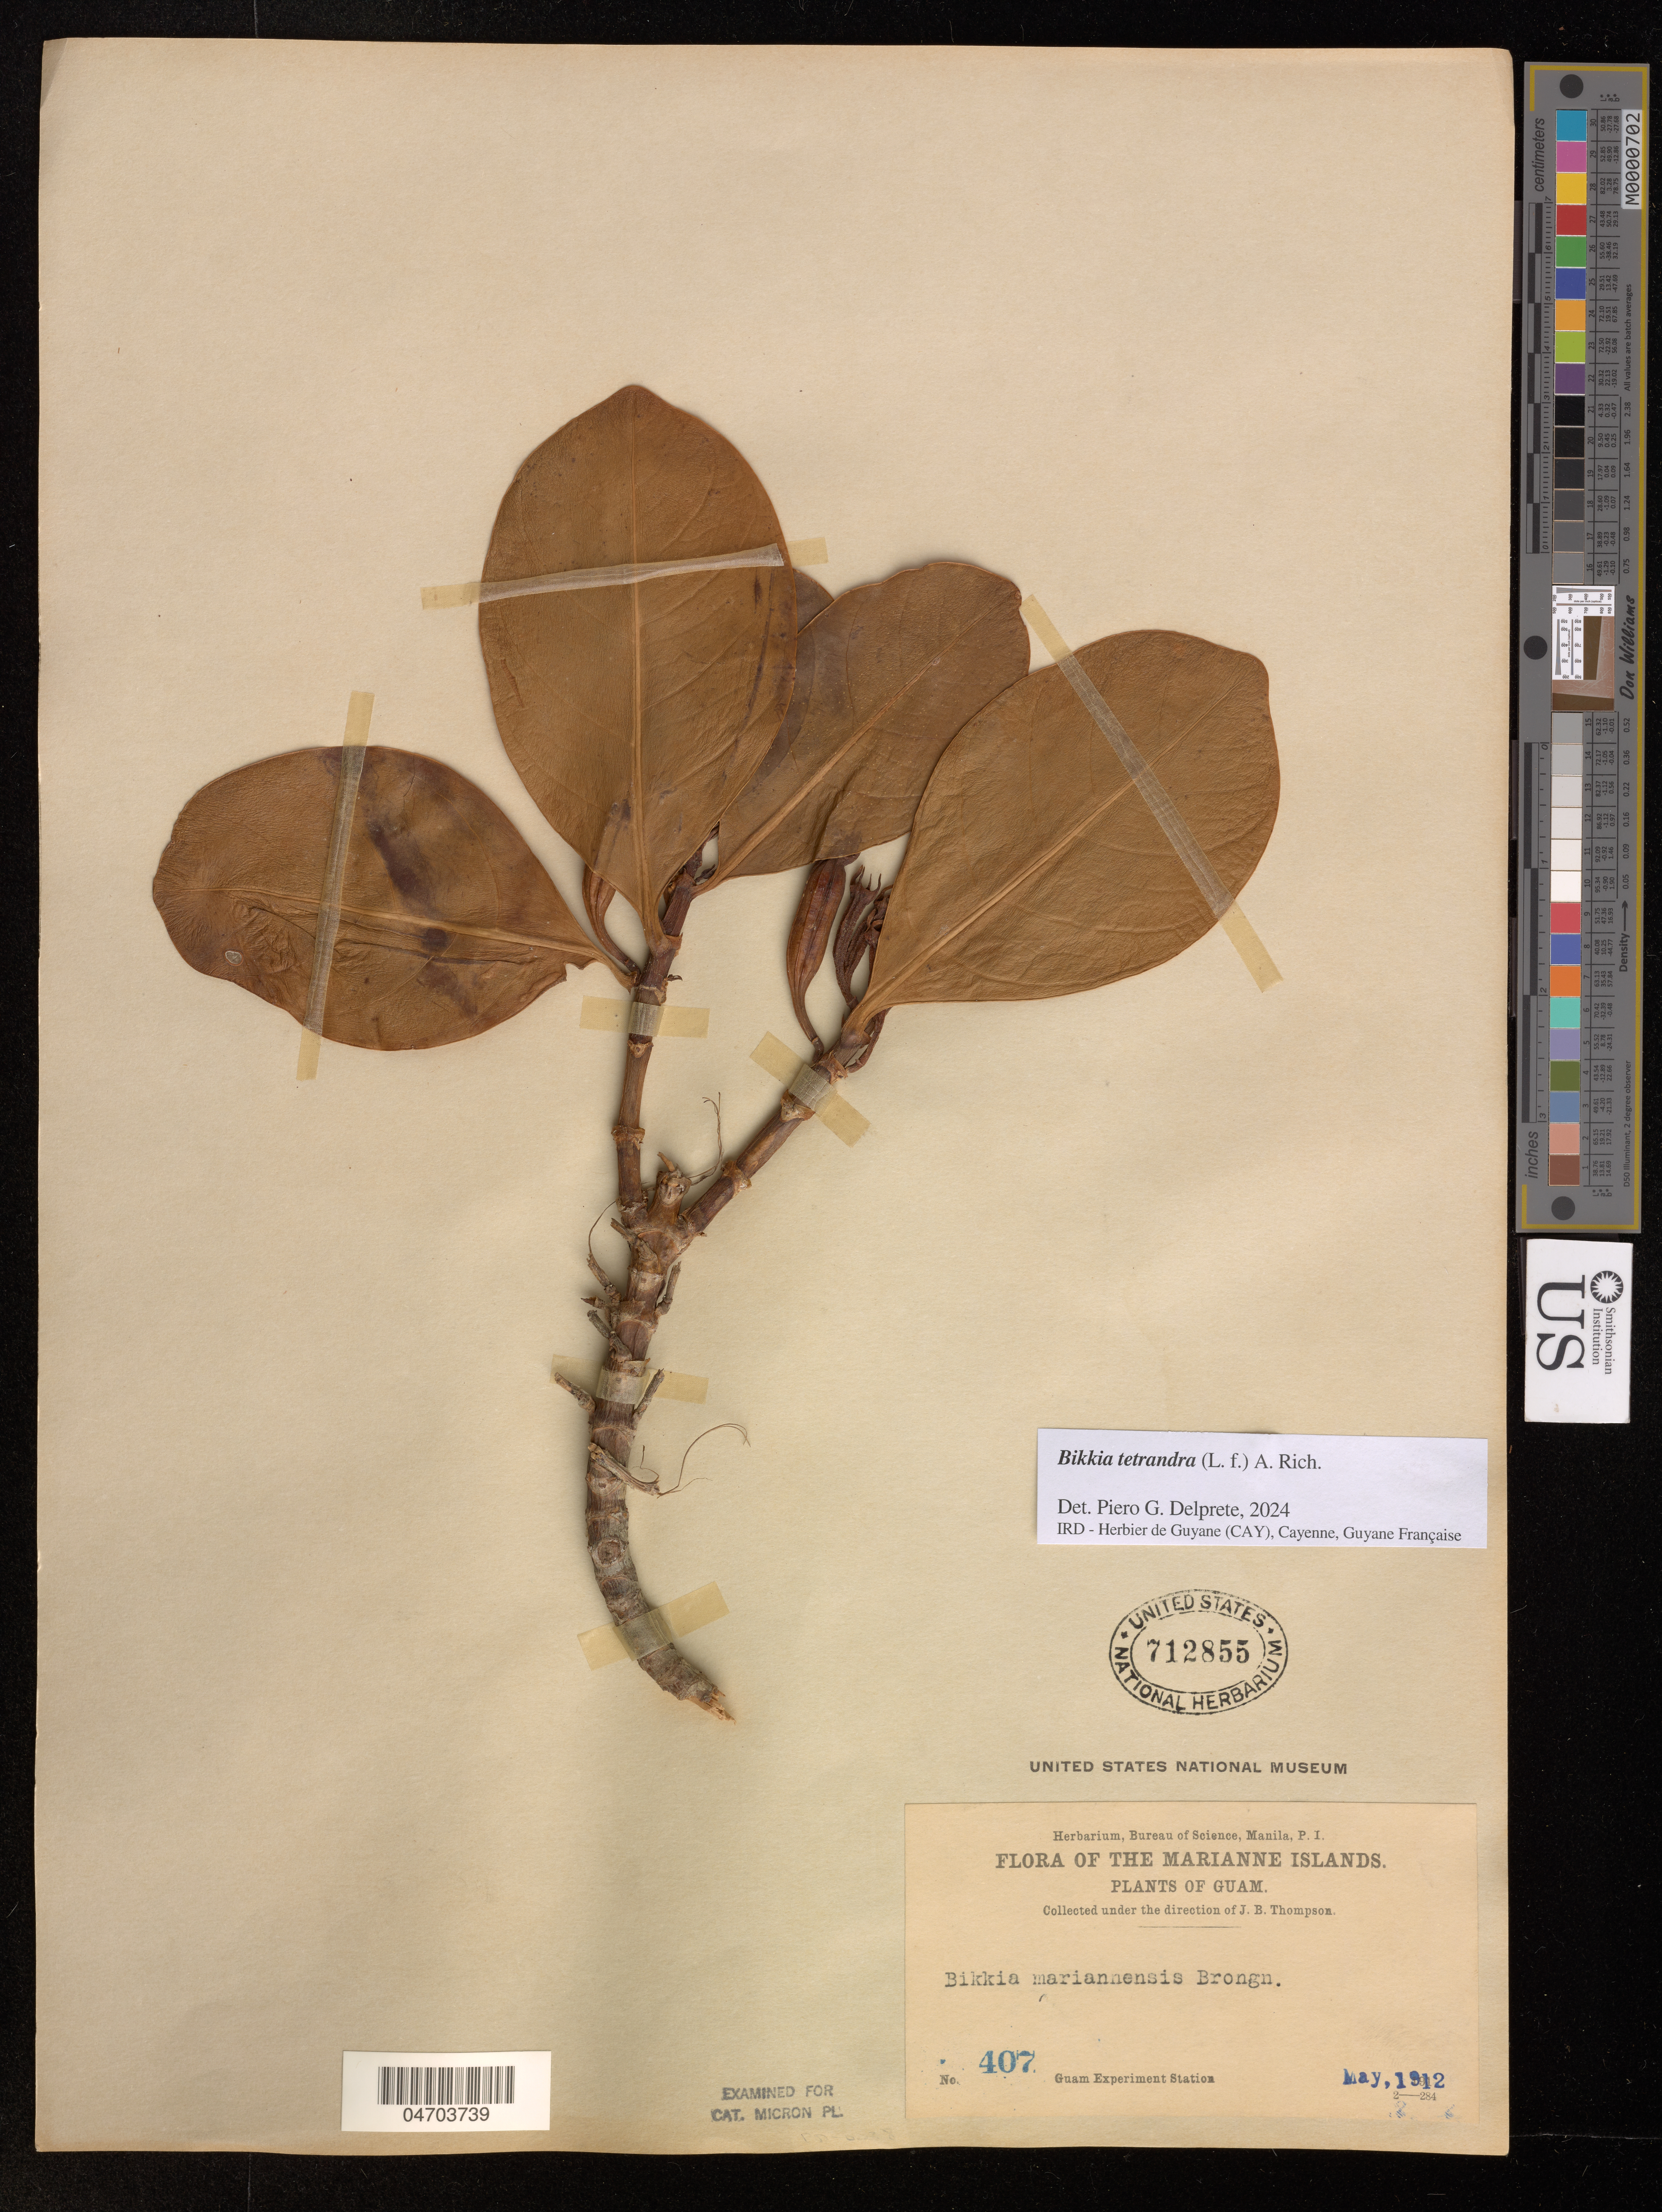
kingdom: Plantae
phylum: Tracheophyta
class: Magnoliopsida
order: Gentianales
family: Rubiaceae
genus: Bikkia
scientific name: Bikkia tetrandra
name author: (L. f.) A. Rich.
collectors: J. B. Thompson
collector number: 407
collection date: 1912-05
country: Guam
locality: The Marianne Islands.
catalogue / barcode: US 712855